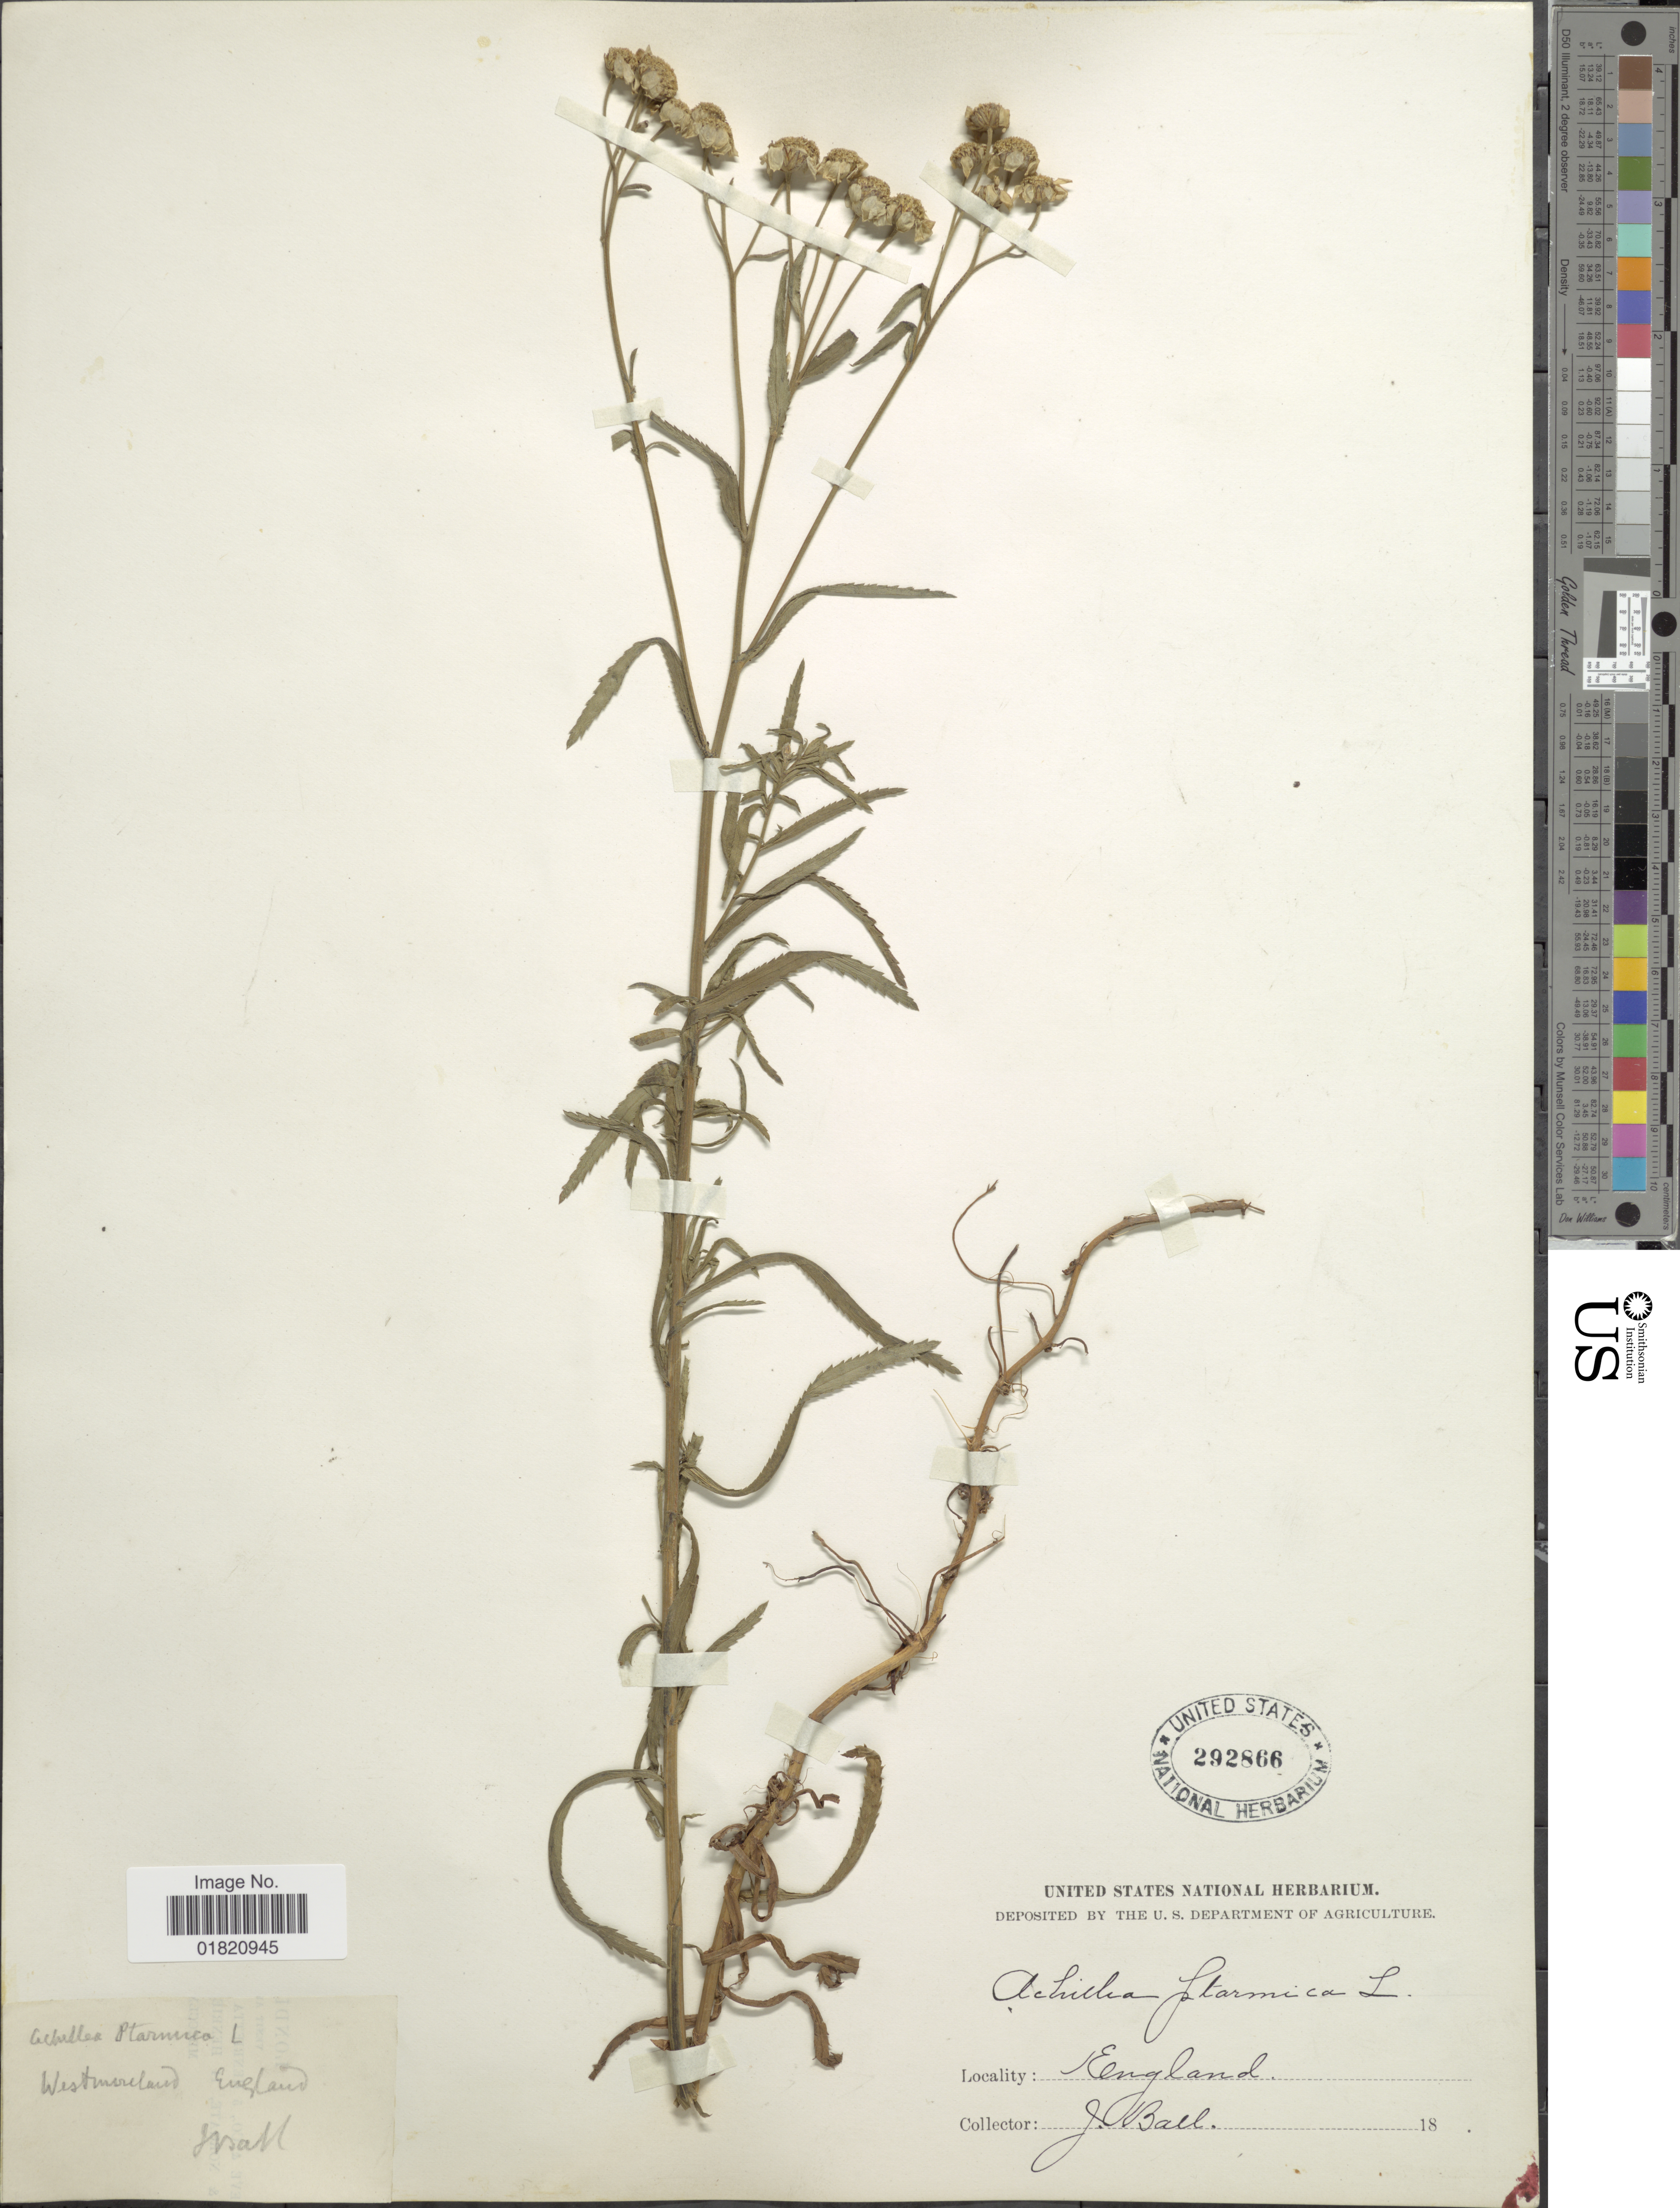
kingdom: Plantae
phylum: Tracheophyta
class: Magnoliopsida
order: Asterales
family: Asteraceae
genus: Achillea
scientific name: Achillea ptarmica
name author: L.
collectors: J. Ball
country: United Kingdom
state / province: England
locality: Westmoreland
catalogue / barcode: US 292866